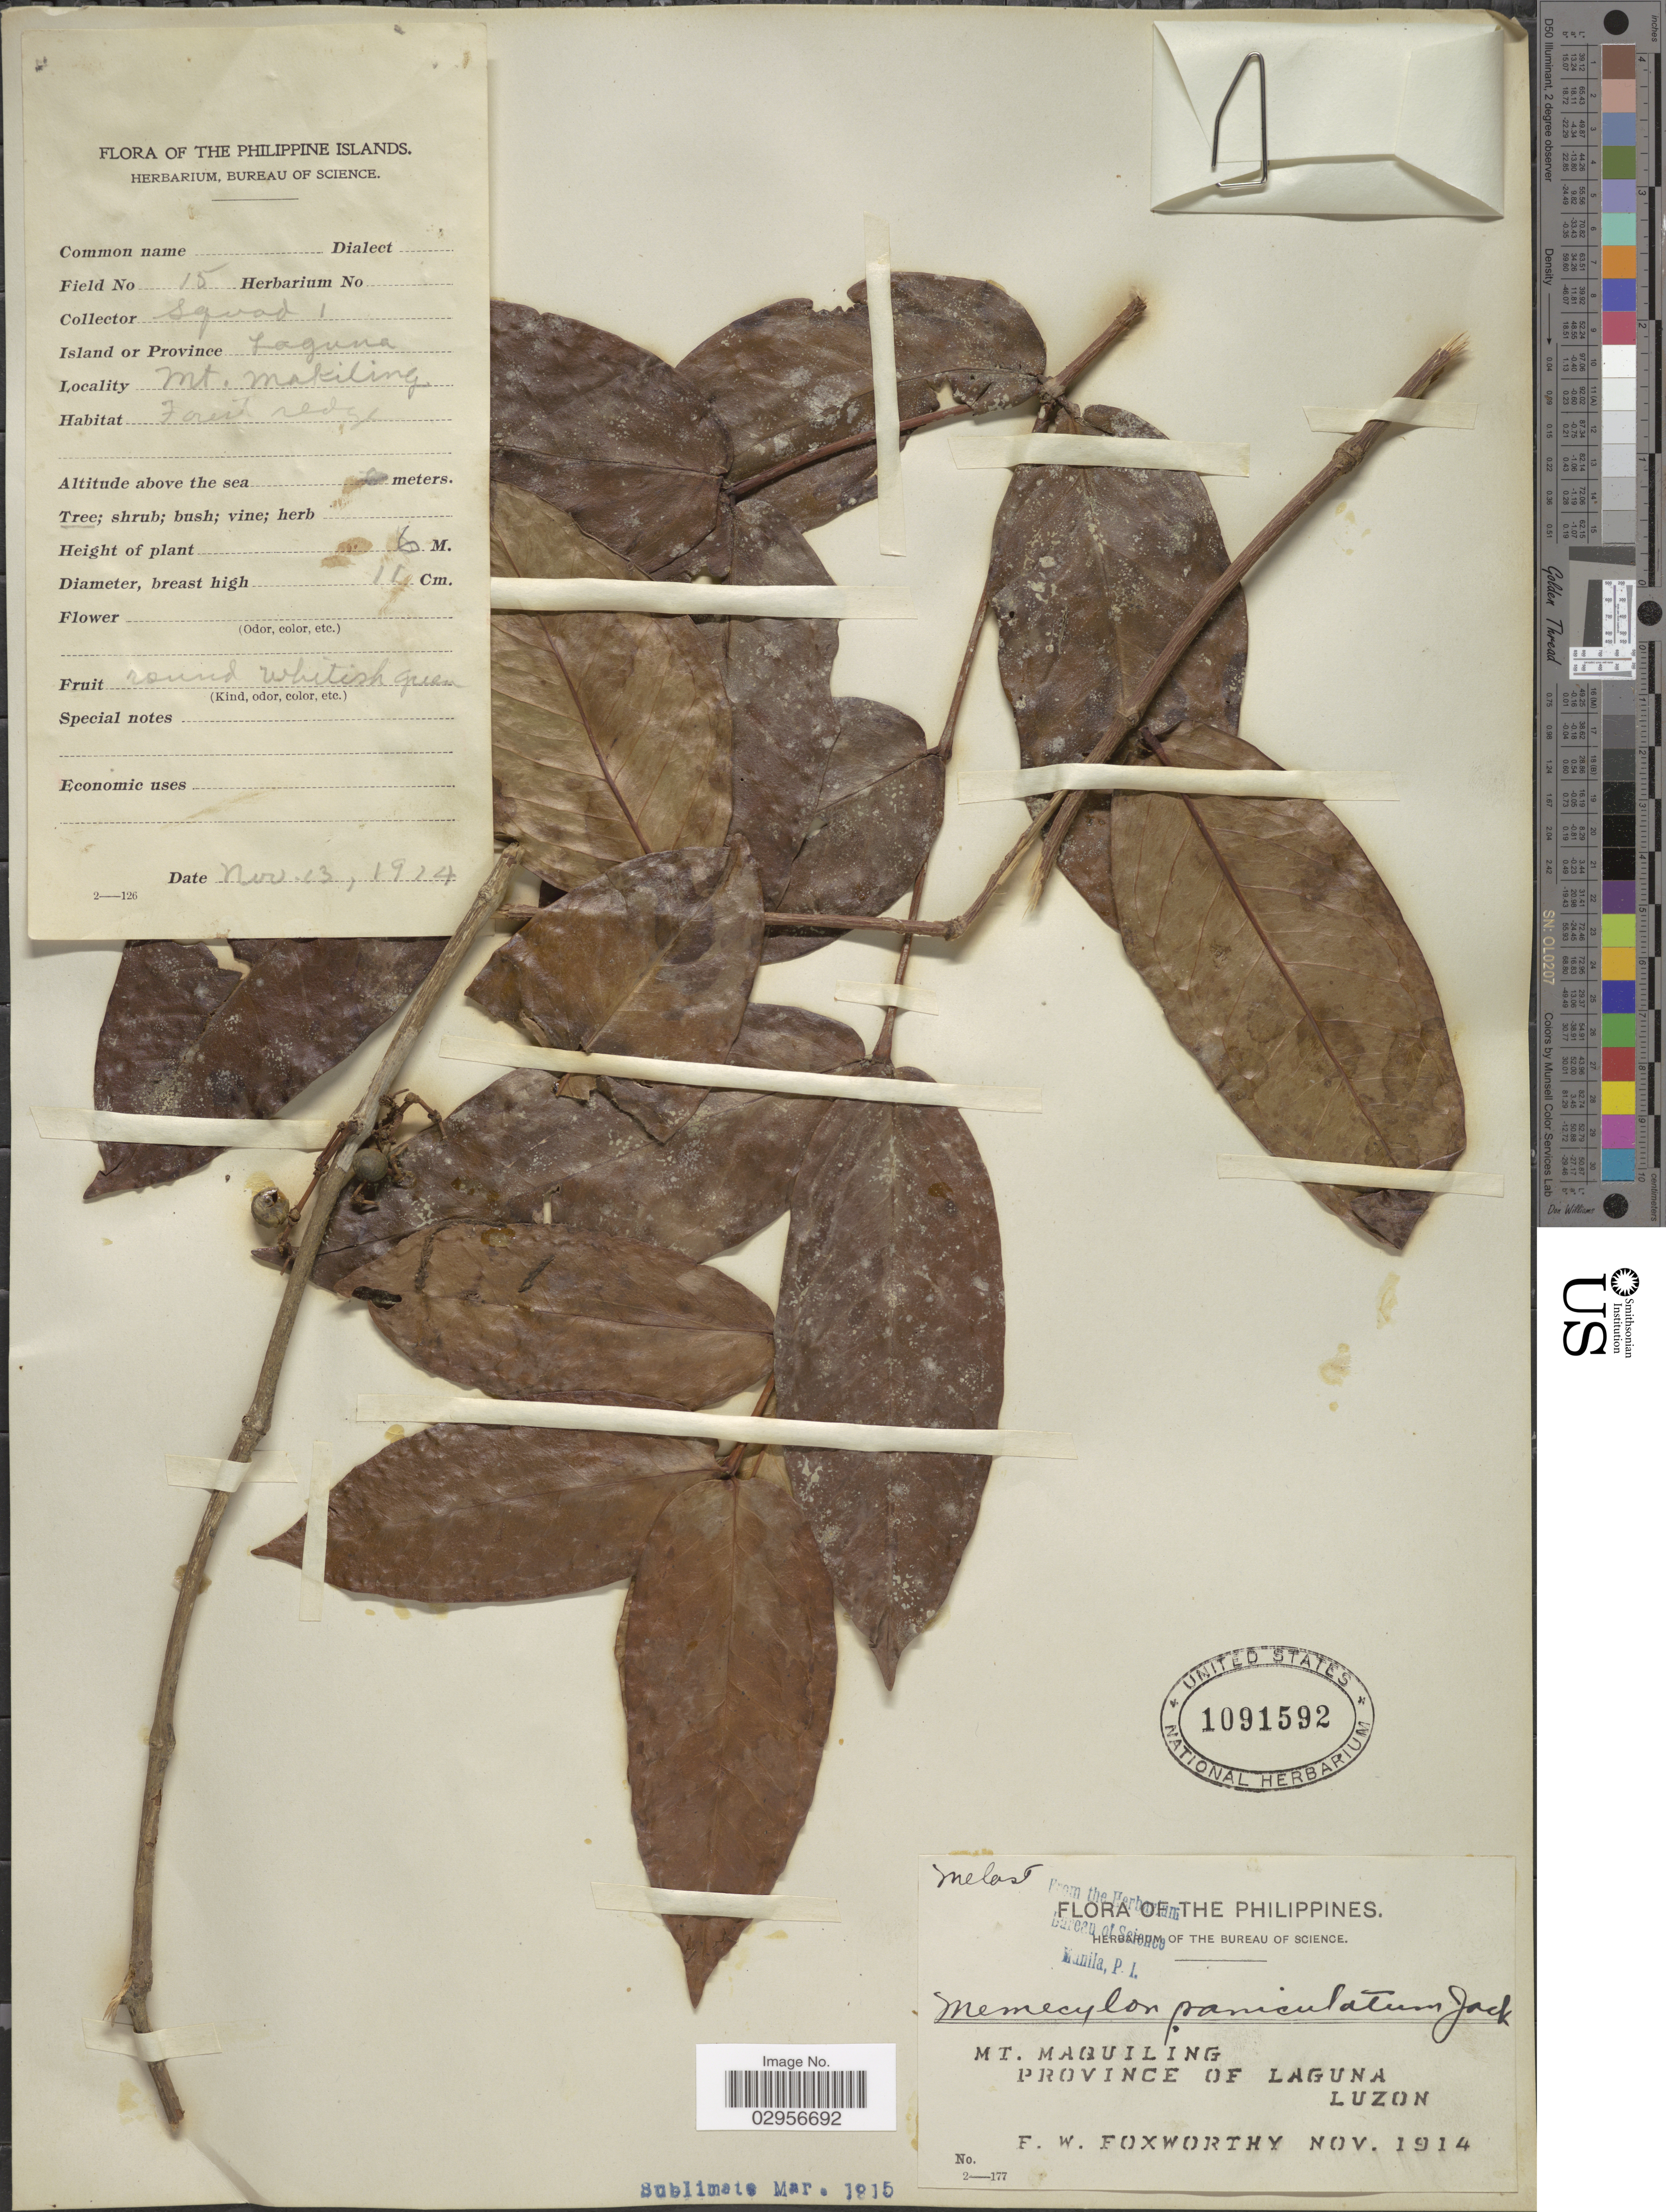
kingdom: Plantae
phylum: Tracheophyta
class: Magnoliopsida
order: Myrtales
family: Melastomataceae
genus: Memecylon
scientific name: Memecylon paniculatum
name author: Jack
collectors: F. W. Foxworthy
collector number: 15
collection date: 1914-11-13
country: Philippines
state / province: Calabarzon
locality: Mt. Maquiling, Province of Laguna, Luzon.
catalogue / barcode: US 1091592